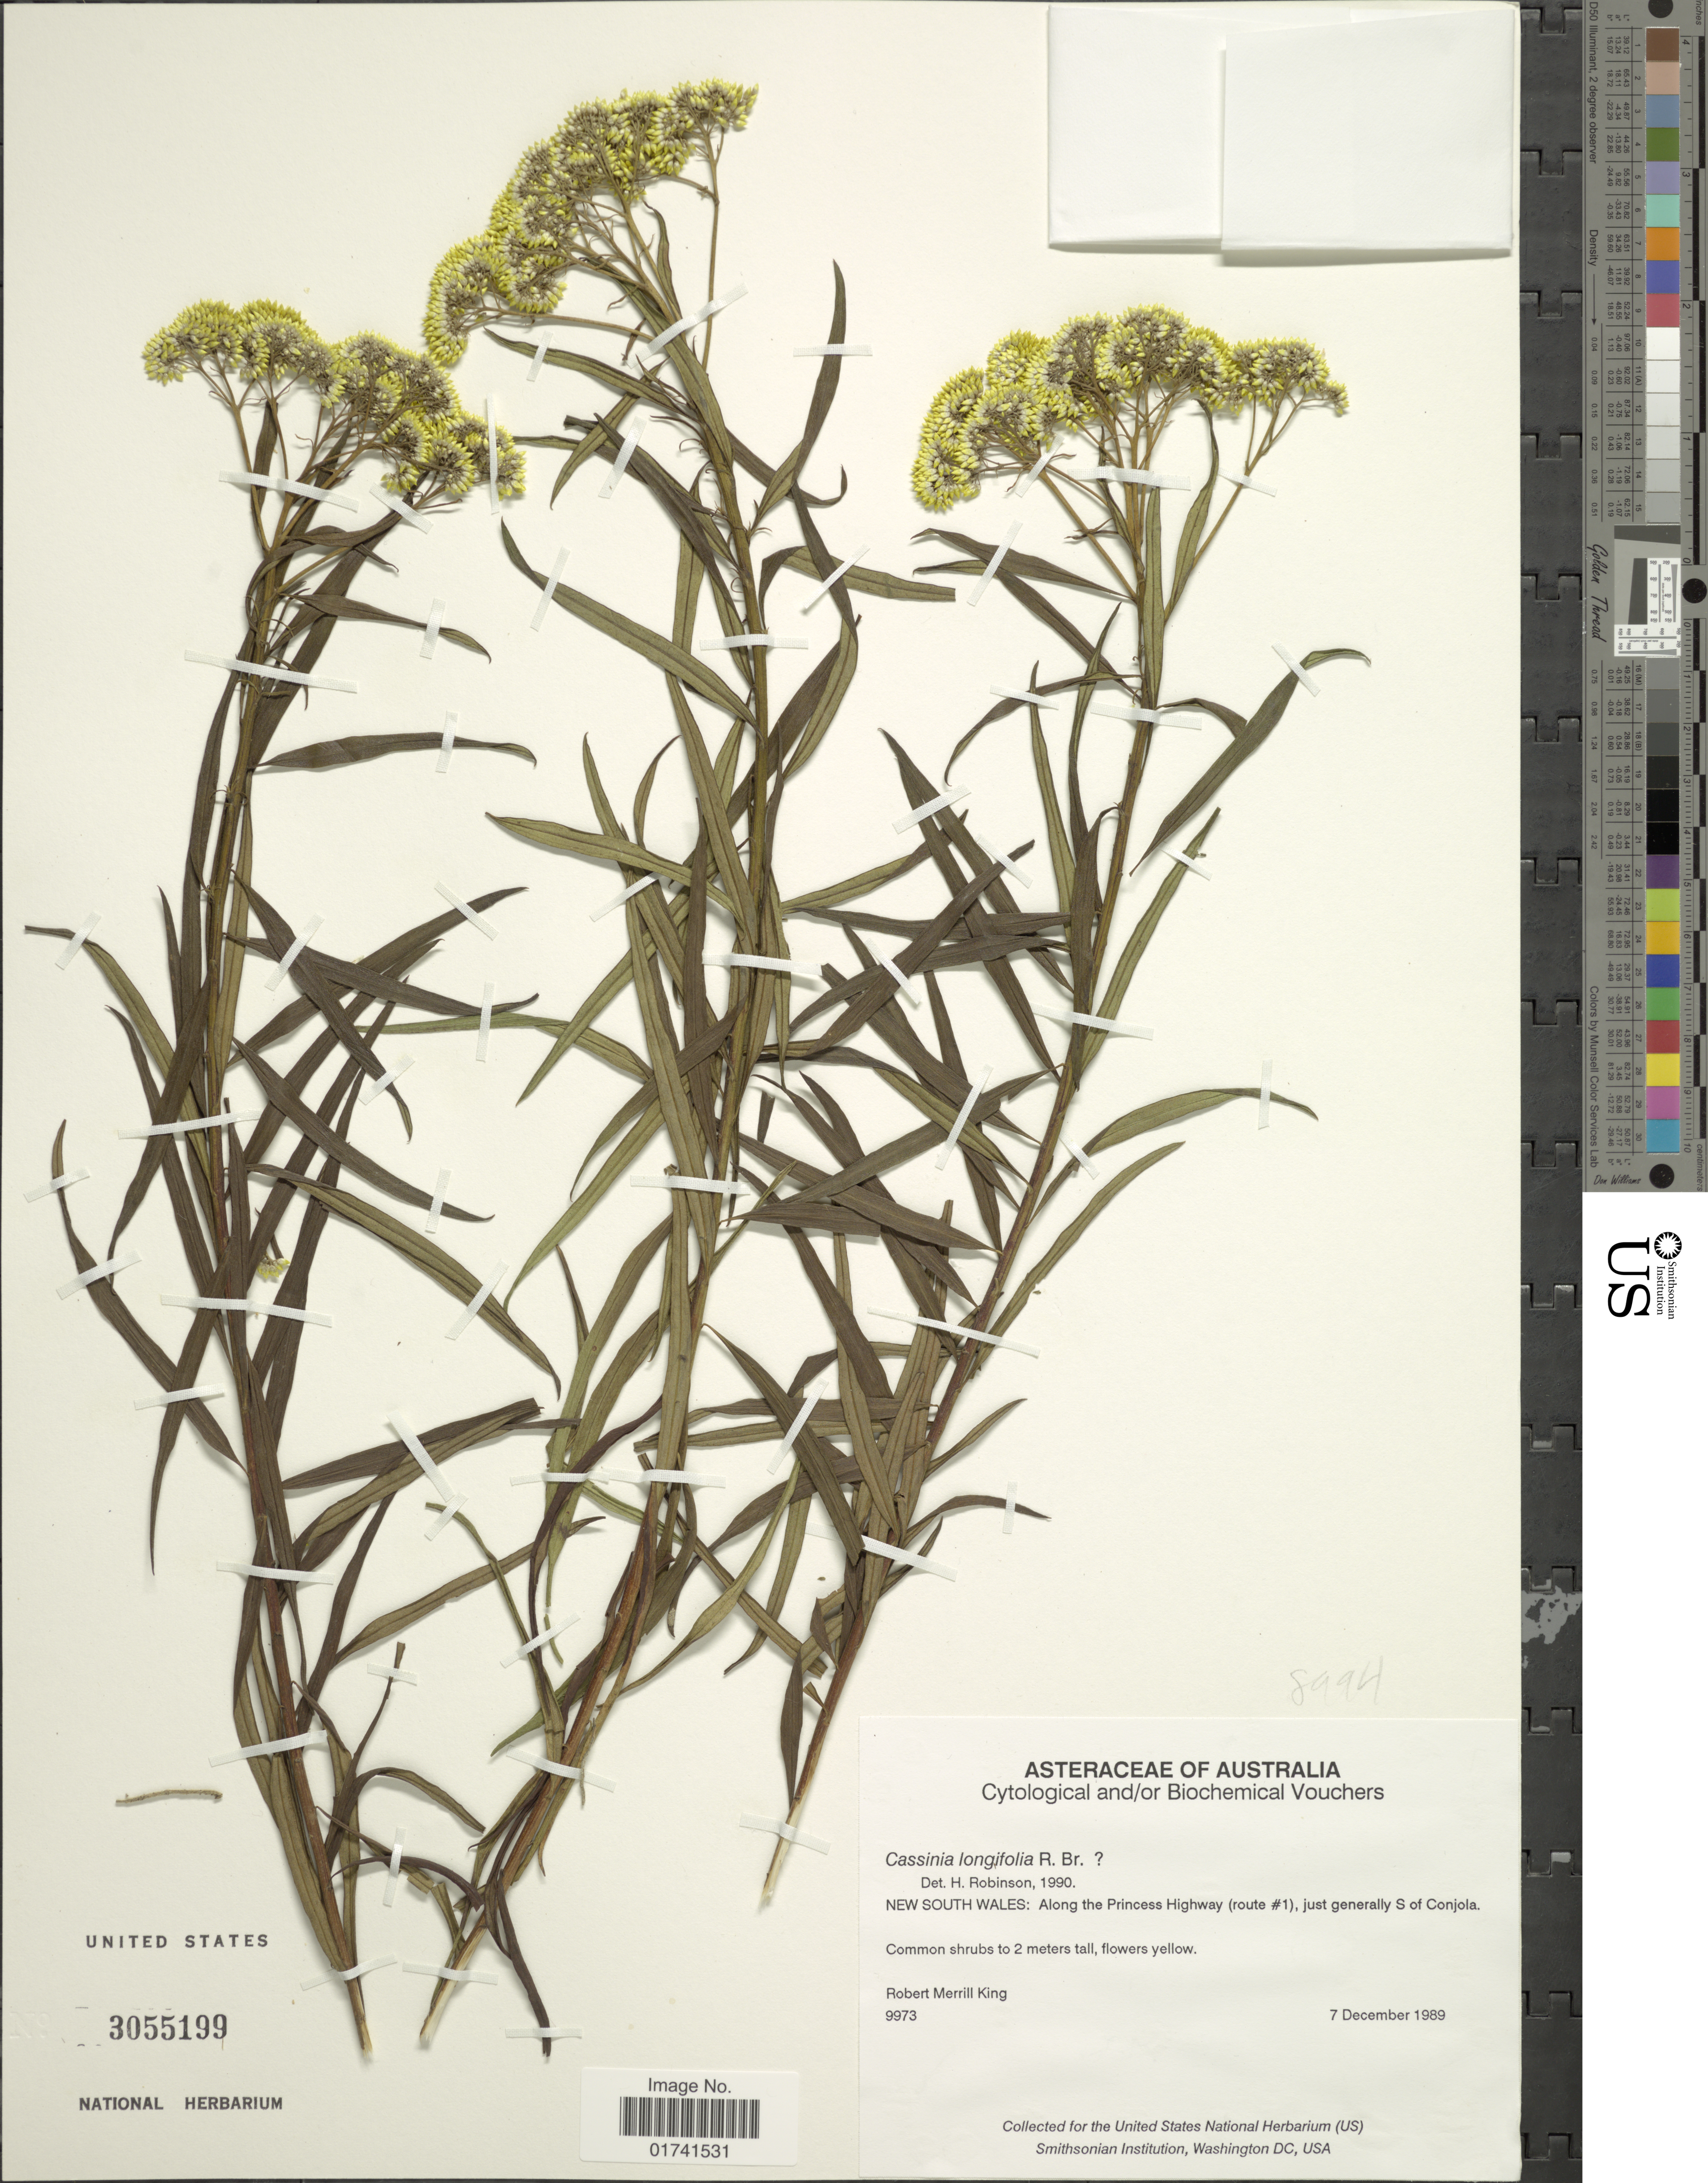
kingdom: Plantae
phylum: Tracheophyta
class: Magnoliopsida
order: Asterales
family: Asteraceae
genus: Cassinia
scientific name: Cassinia longifolia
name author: R. Br.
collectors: R. M. King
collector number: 9973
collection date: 1989-12-07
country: Australia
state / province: New South Wales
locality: Along the Princess Highway (route #1), just generally S of Conjola.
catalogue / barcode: US 3055199